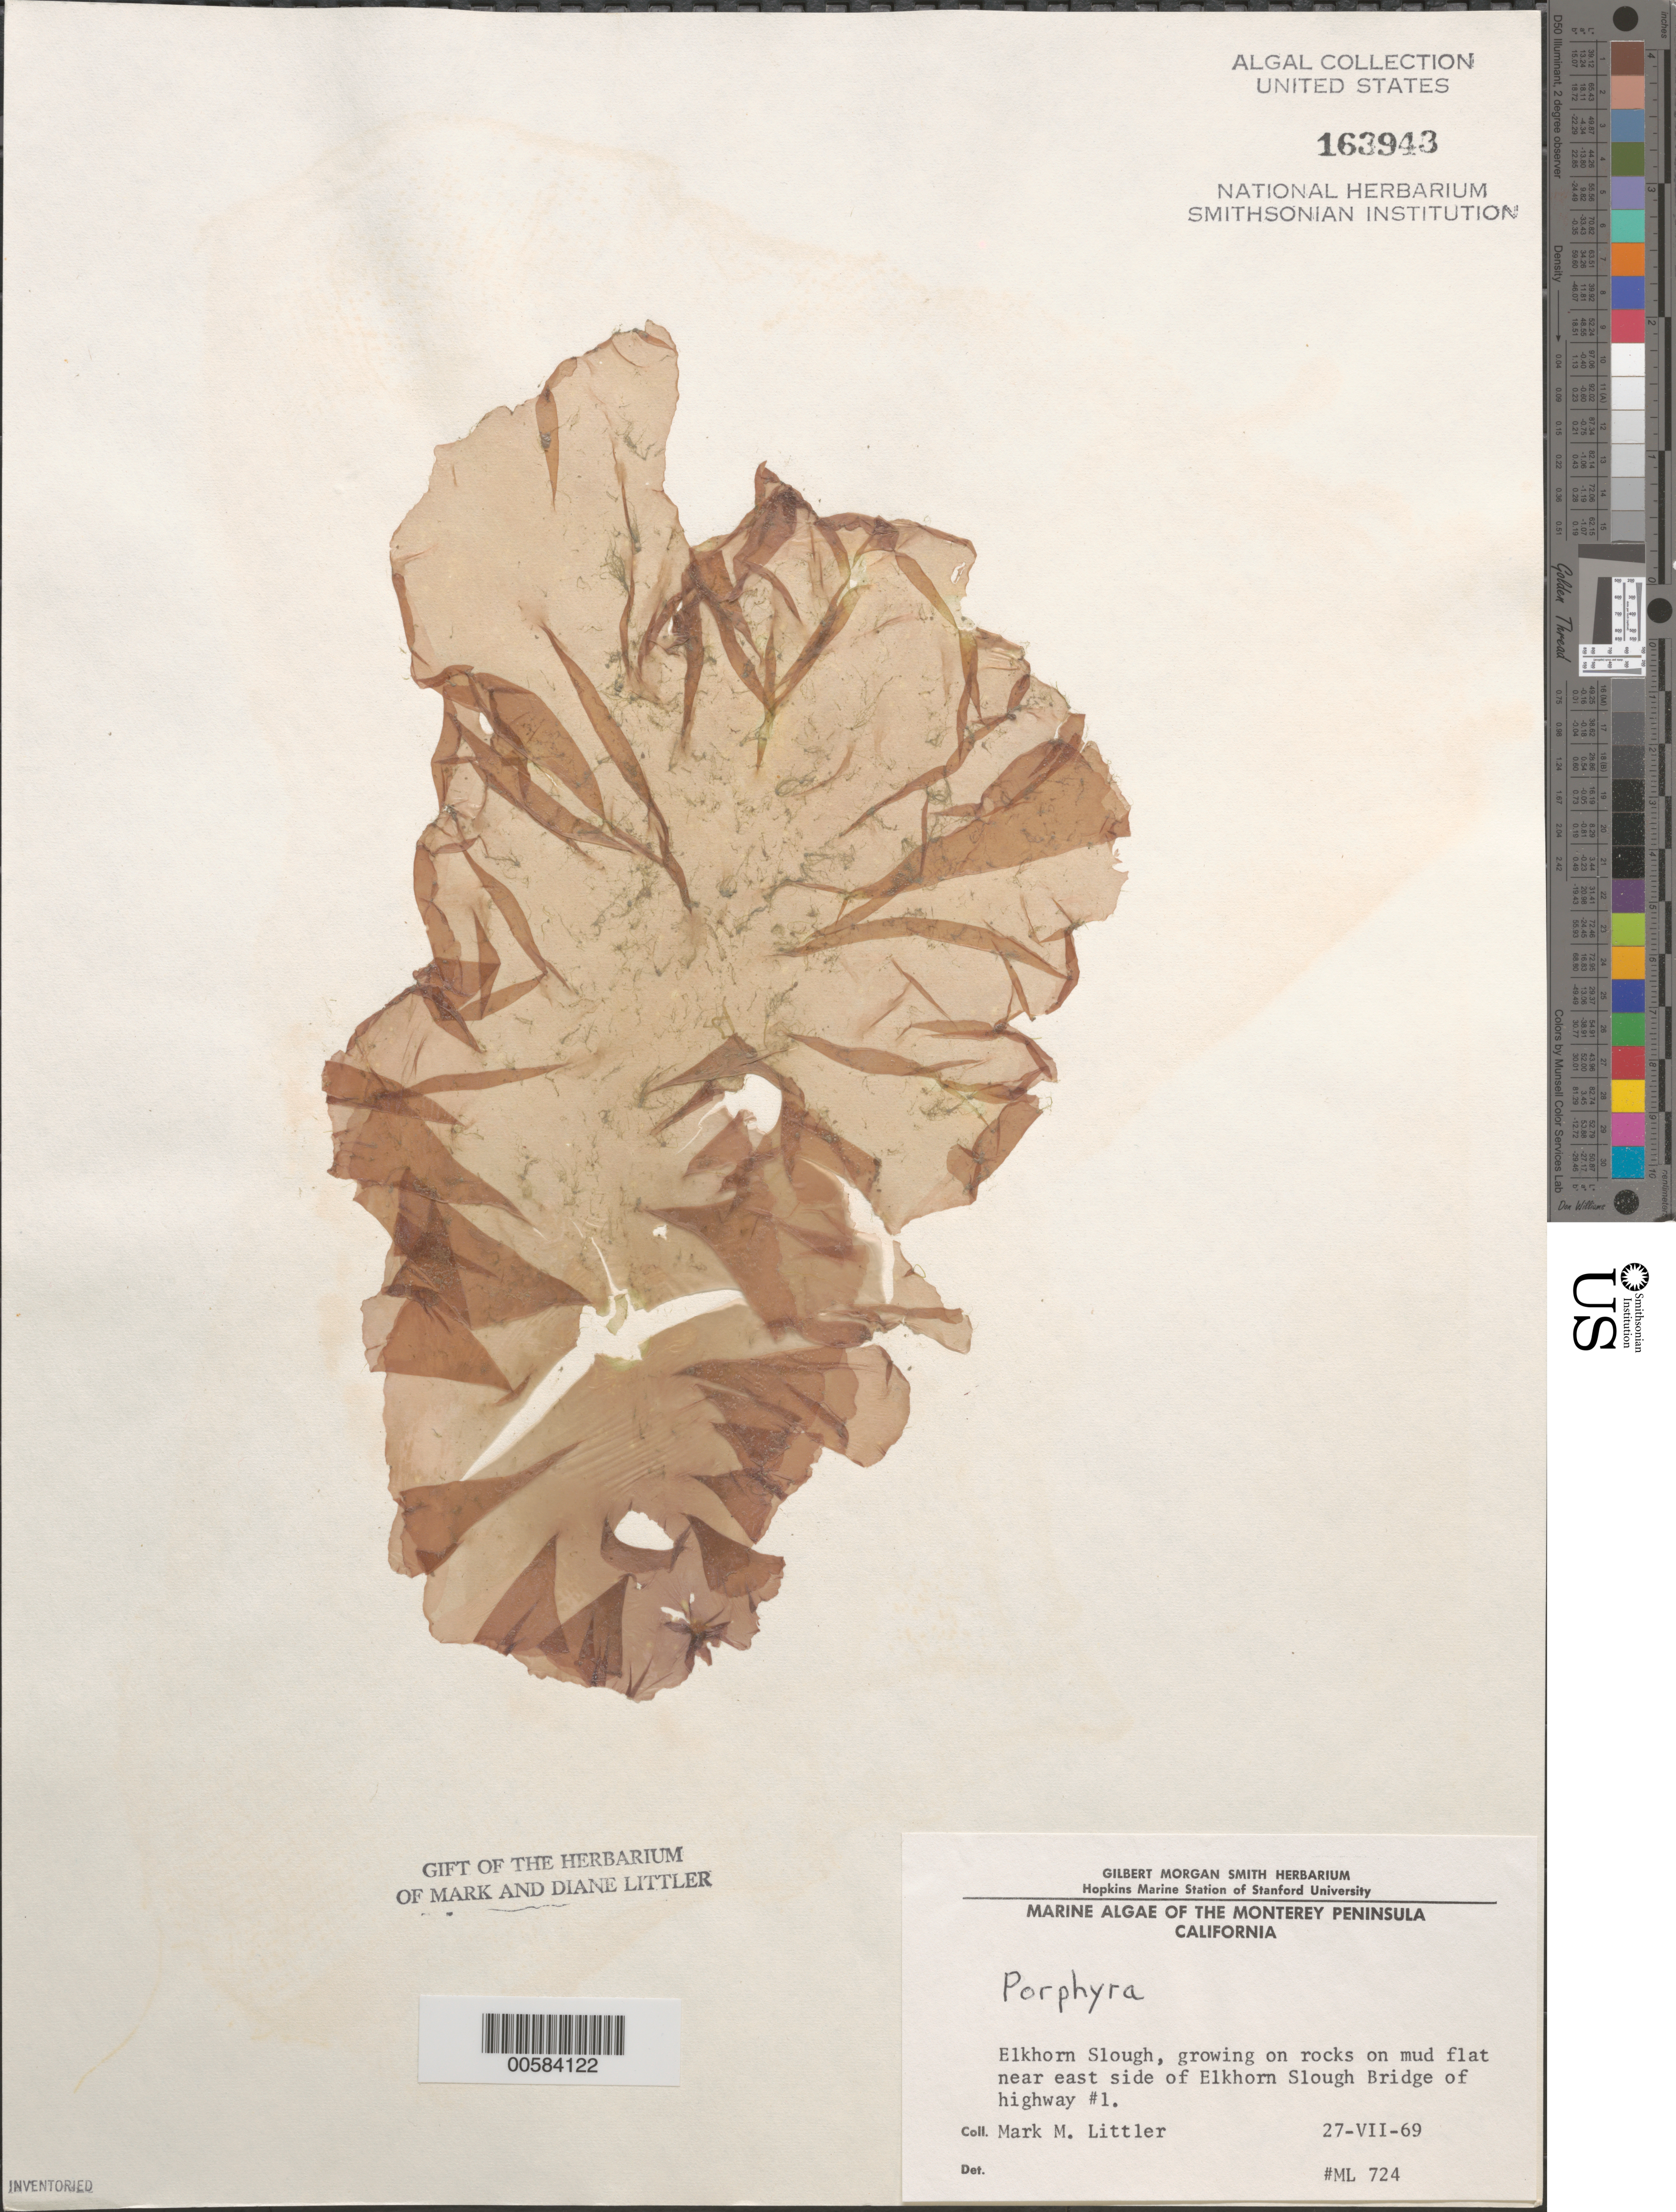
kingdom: Plantae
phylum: Rhodophyta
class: Bangiophyceae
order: Bangiales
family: Bangiaceae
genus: Porphyra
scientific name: Porphyra sp.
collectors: M. M. Littler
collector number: ML 724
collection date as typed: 27 Jul 1969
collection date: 1969-07-27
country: United States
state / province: California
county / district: Monterey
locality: Elkhorn Slough, near Highway 1-Elkhorn Slough Bridge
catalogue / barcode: US 163943